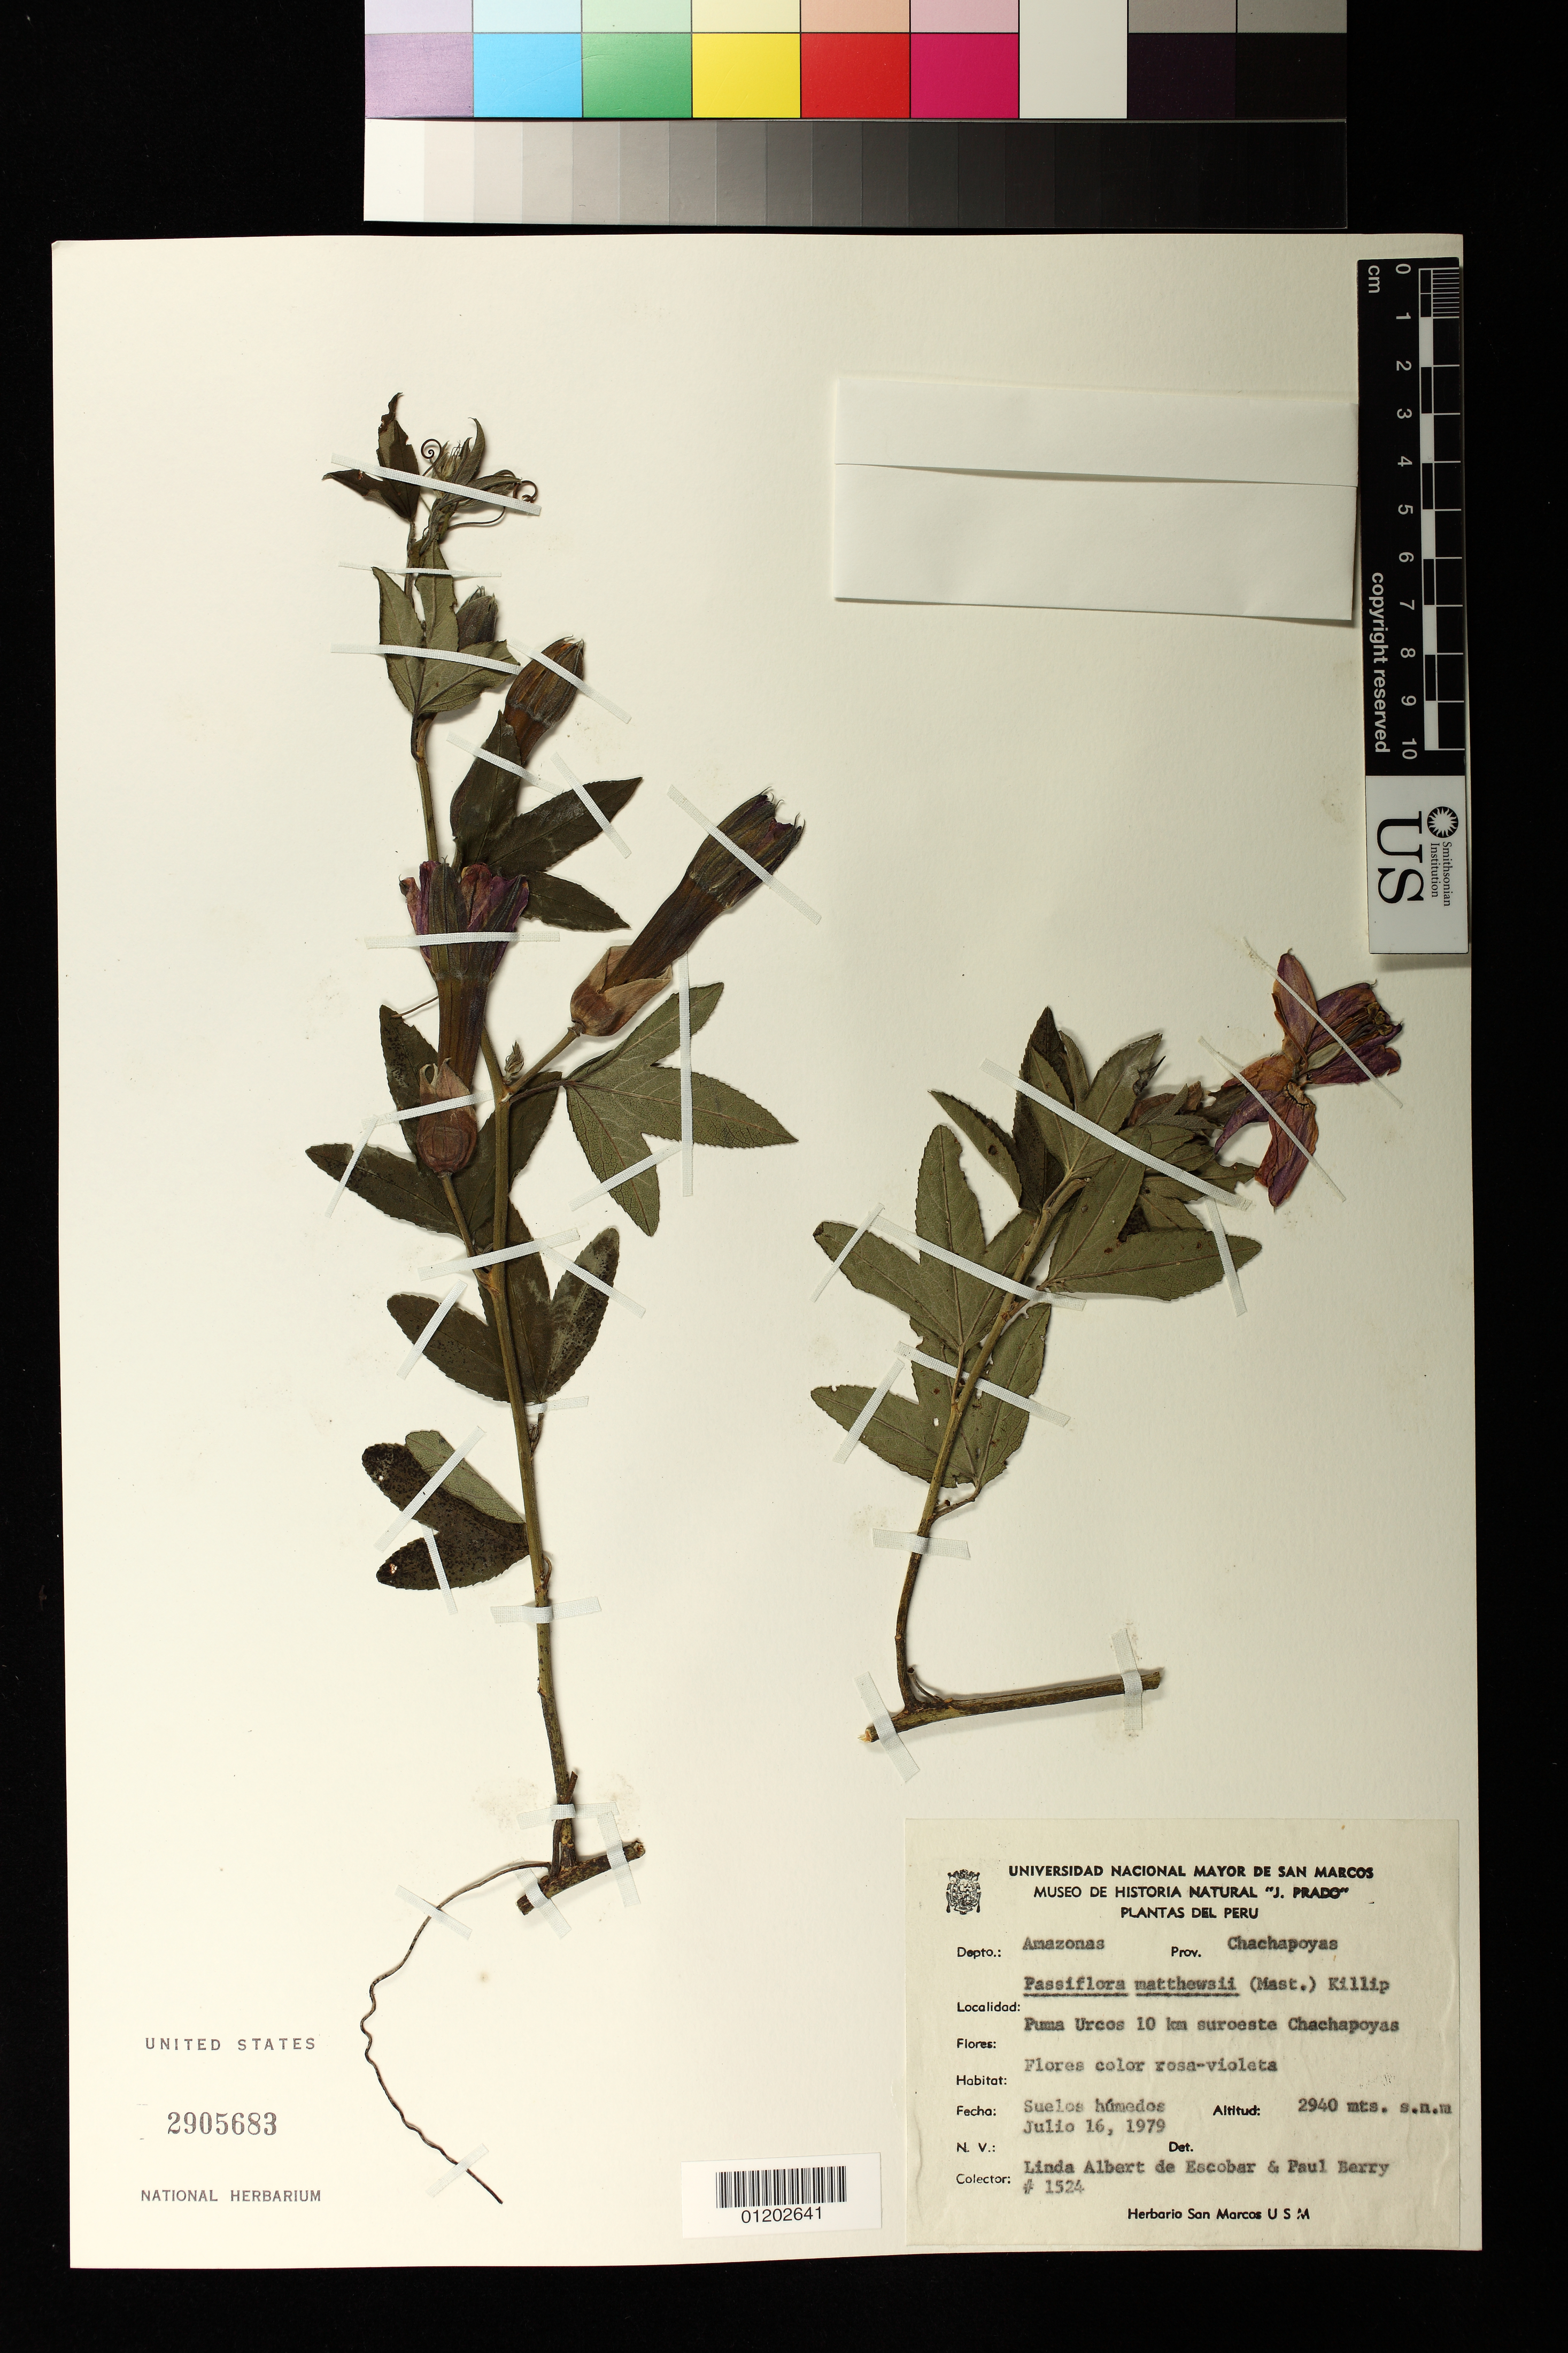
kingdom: Plantae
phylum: Tracheophyta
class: Magnoliopsida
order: Malpighiales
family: Passifloraceae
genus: Passiflora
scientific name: Passiflora mathewsii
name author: (Mast.) Killip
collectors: L. K. de Escobar & P. Berry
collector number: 1524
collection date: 1979-07-16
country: Peru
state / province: Amazonas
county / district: Chachapoyas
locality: Puma Urcos 10 km suroeste Chachapoyas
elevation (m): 2940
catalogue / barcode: US 2905683